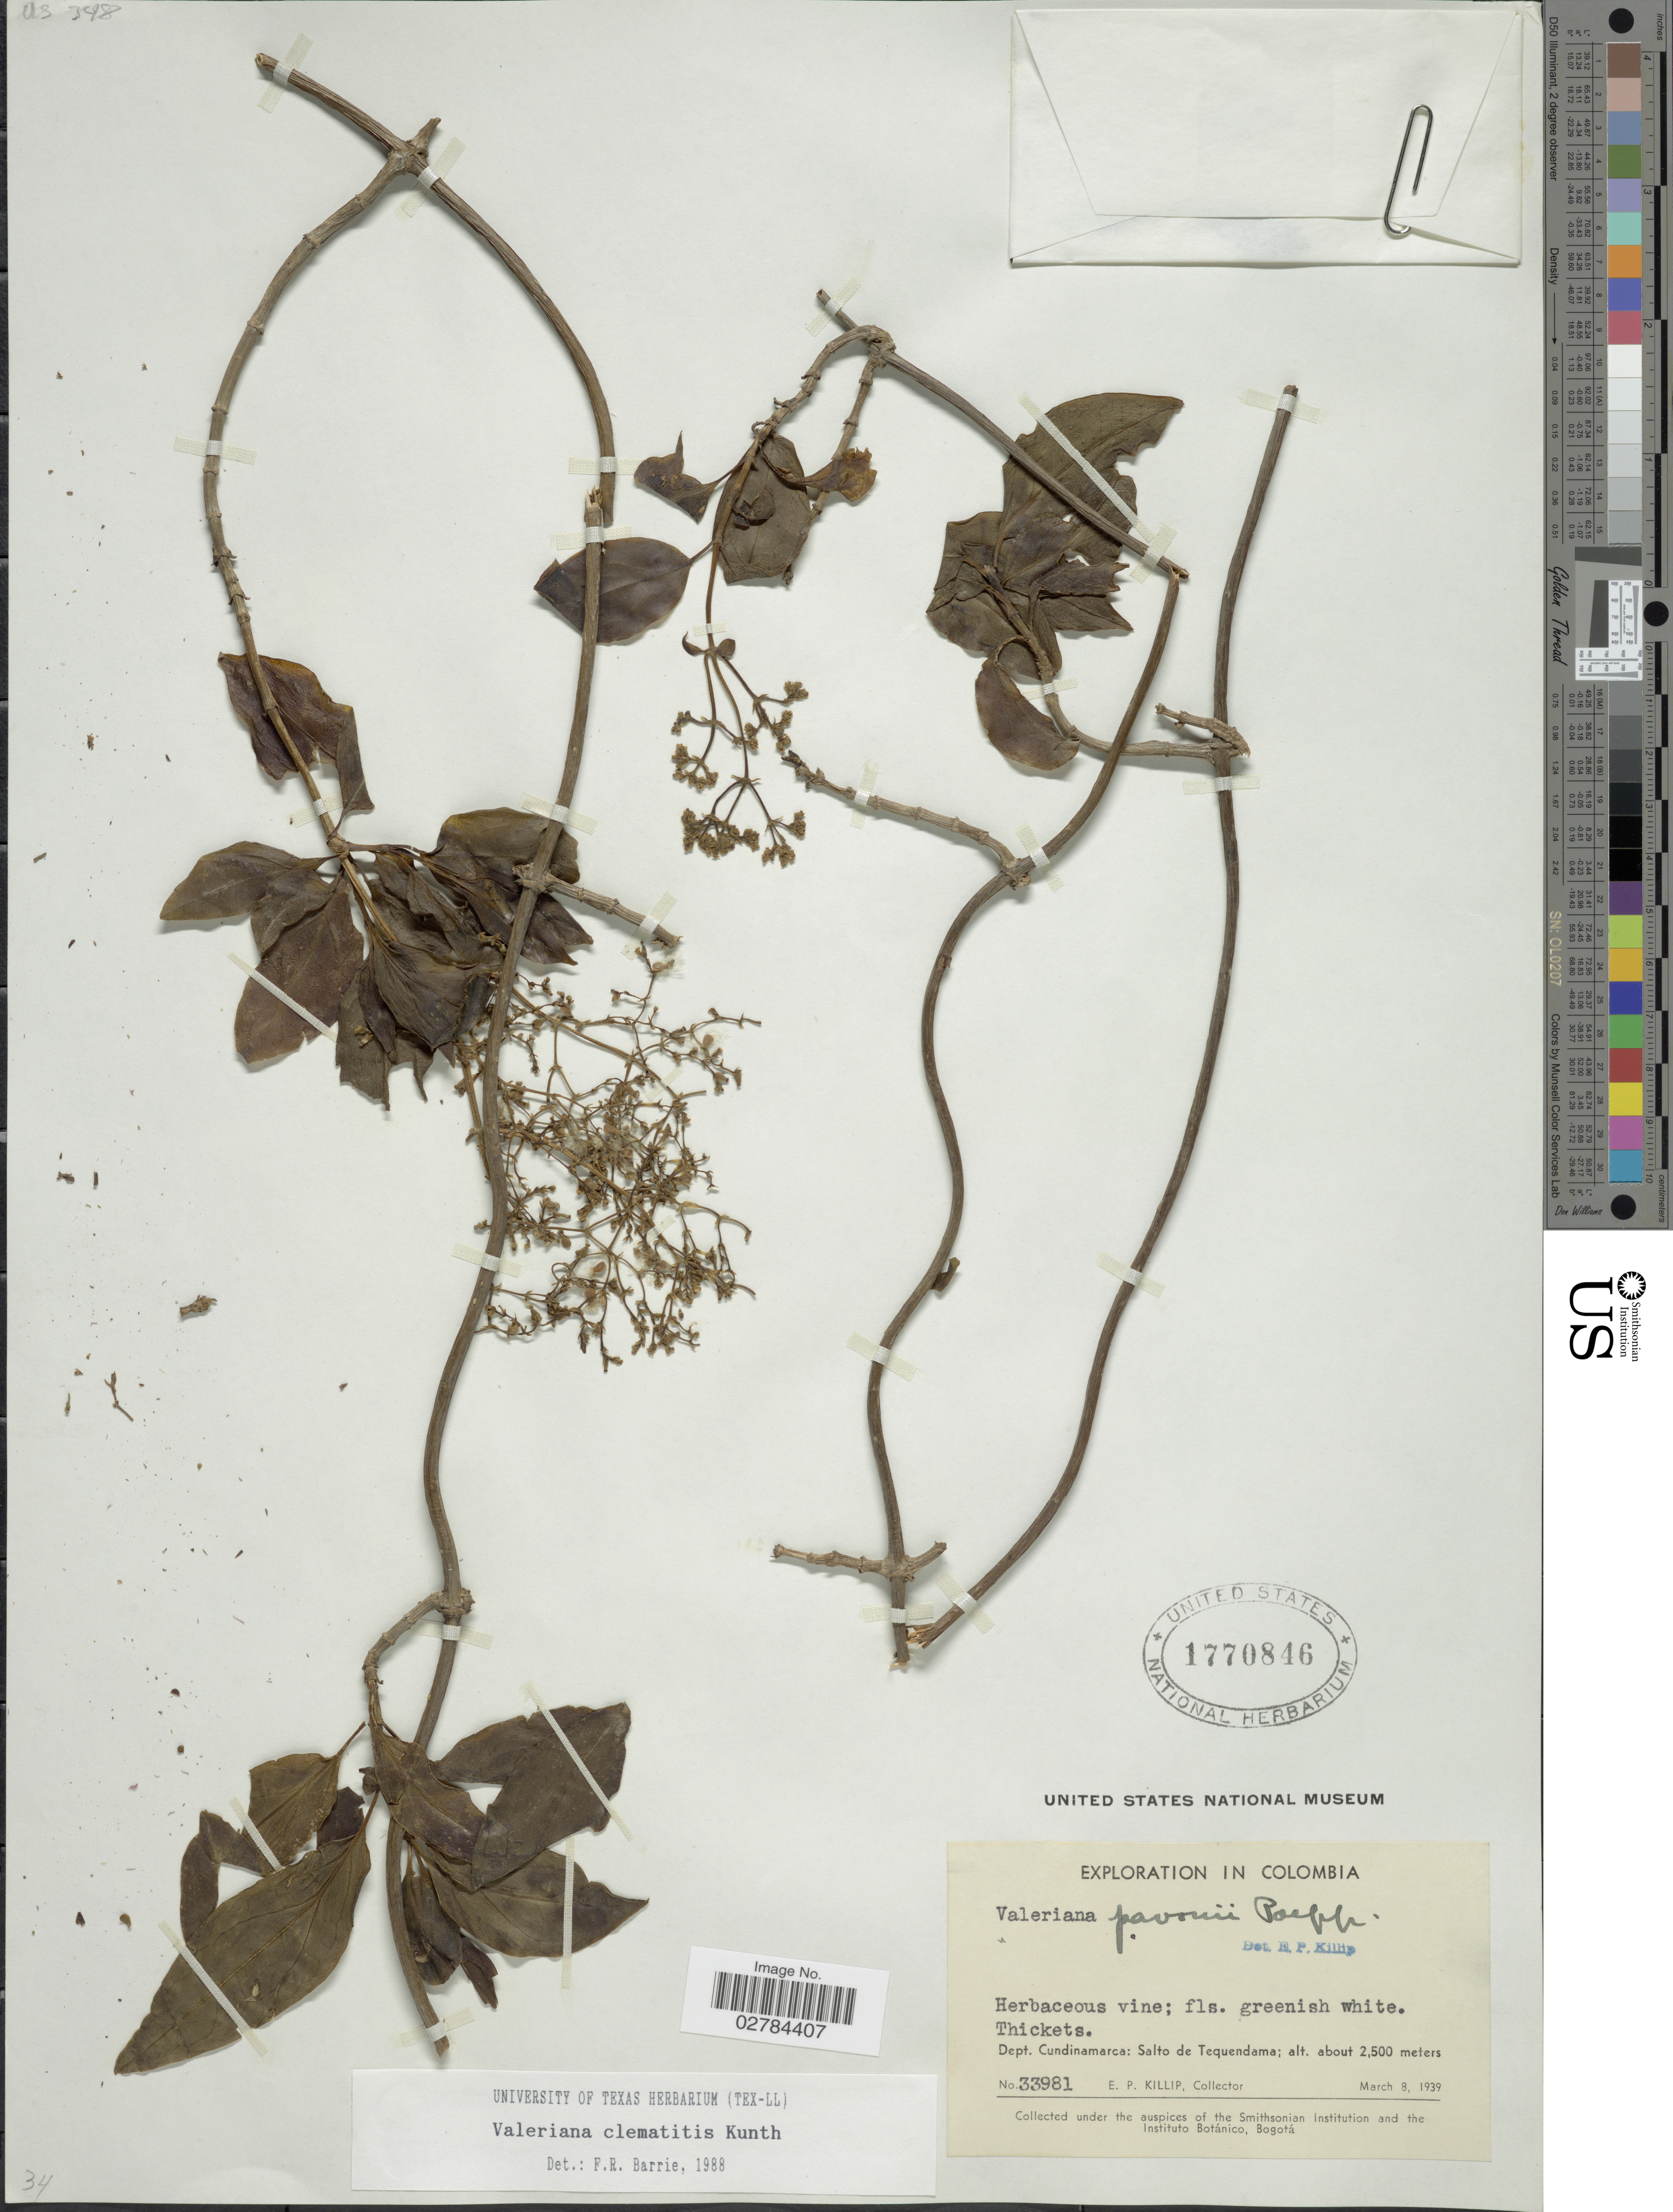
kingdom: Plantae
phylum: Tracheophyta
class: Magnoliopsida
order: Dipsacales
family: Caprifoliaceae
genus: Valeriana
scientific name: Valeriana clematitis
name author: Kunth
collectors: E. P. Killip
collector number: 33981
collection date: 1939-03-08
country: Colombia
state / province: Cundinamarca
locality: Dept. Cundinamarca: Salto de Tequendama.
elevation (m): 2500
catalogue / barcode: US 1770846